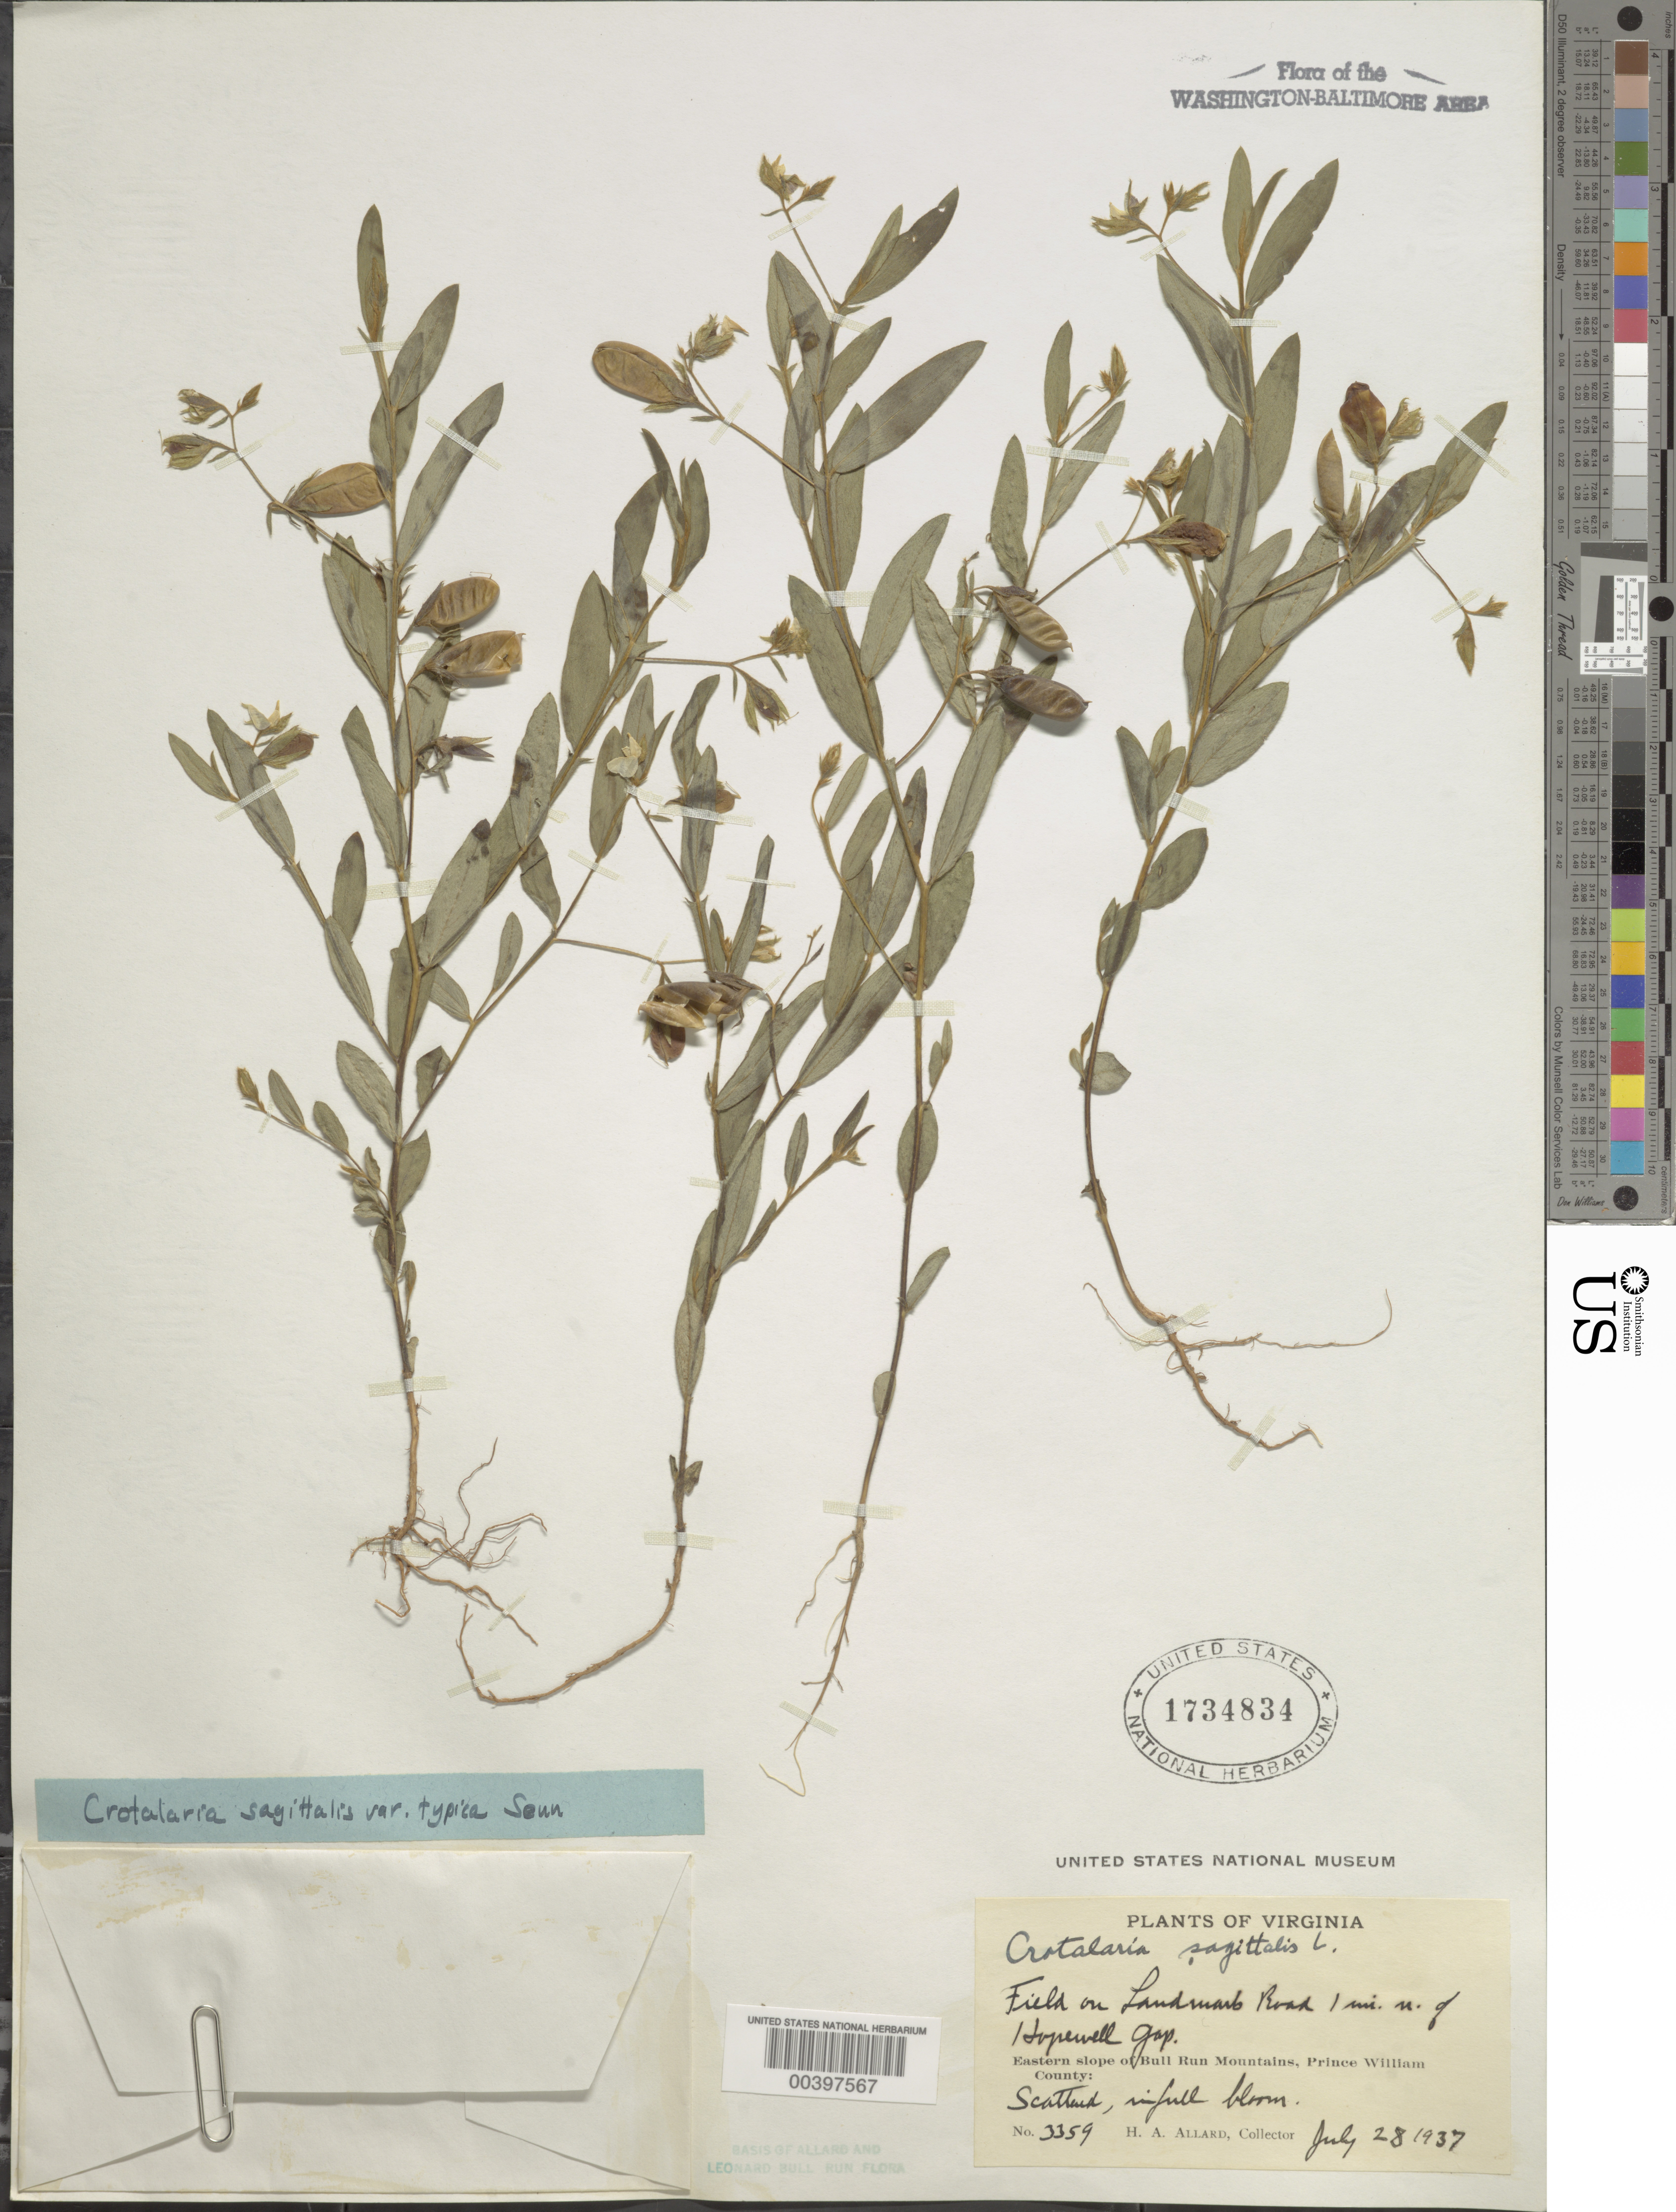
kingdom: Plantae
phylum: Tracheophyta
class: Magnoliopsida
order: Fabales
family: Fabaceae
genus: Crotalaria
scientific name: Crotalaria sagittalis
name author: L.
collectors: H. A. Allard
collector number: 3359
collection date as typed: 28 Jul 1937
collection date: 1937-07-28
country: United States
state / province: Virginia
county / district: Fauquier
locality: North of Hopewell Gap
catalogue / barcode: US 1734834